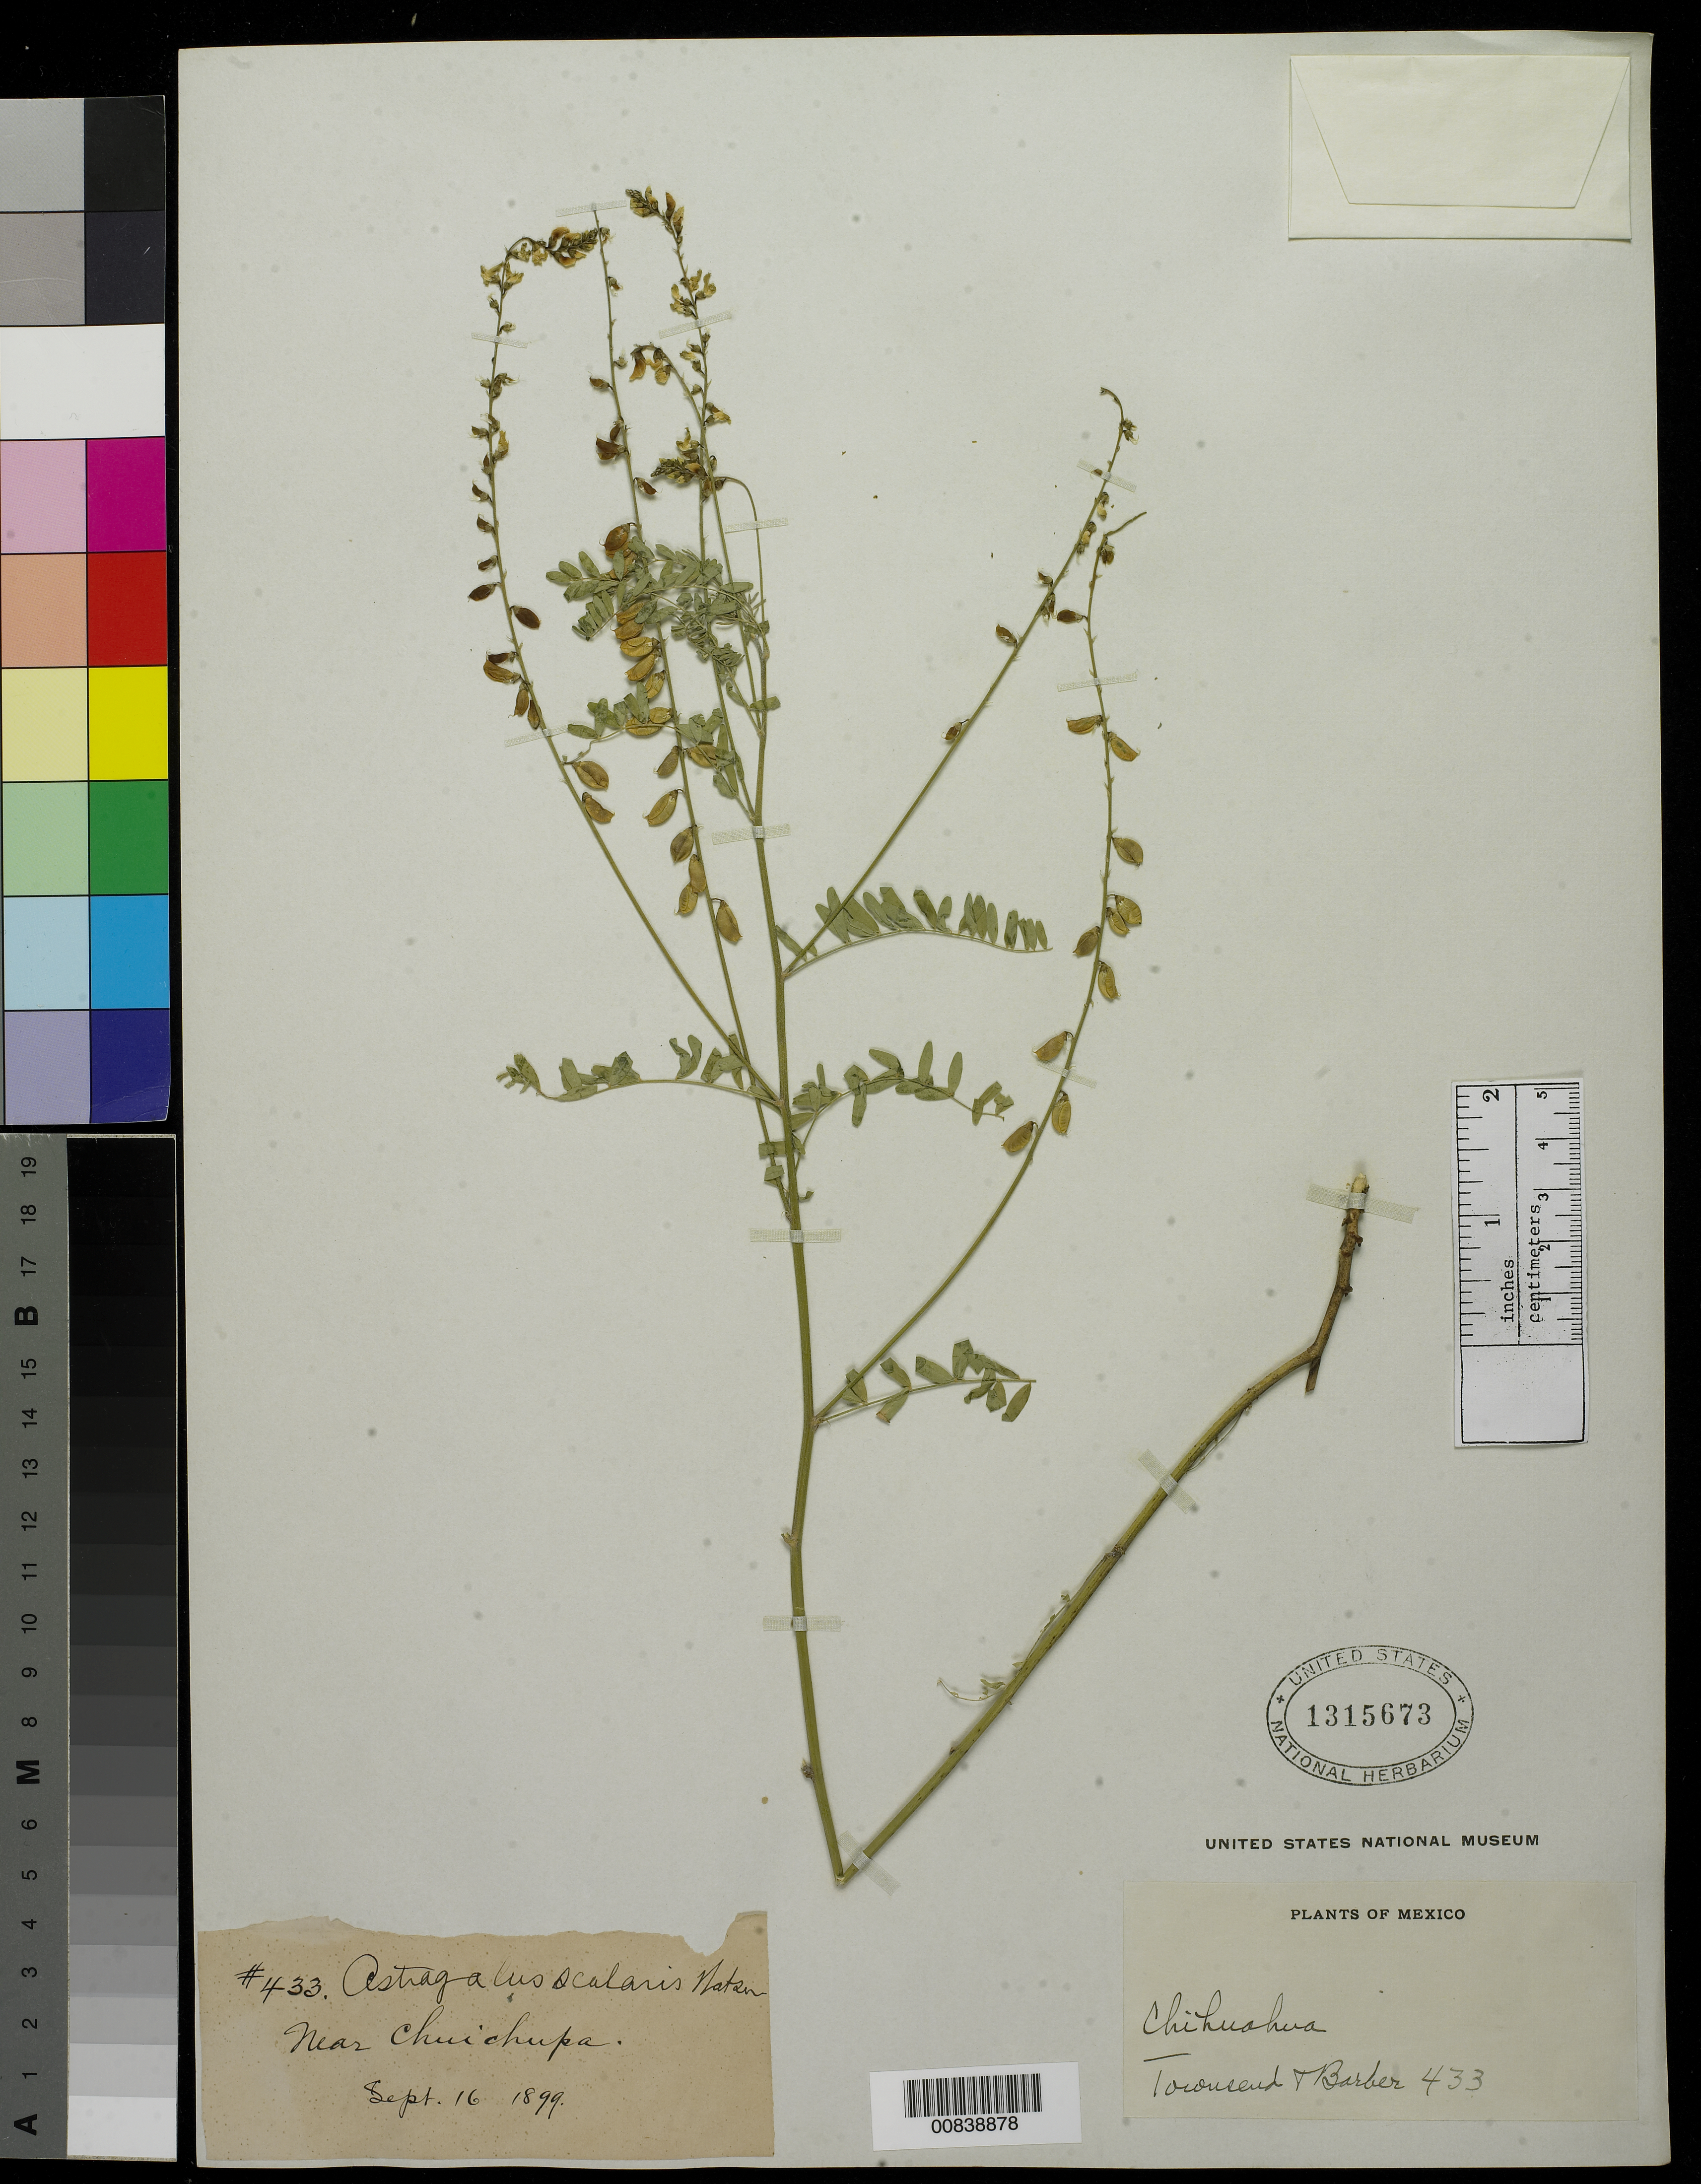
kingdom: Plantae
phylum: Tracheophyta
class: Magnoliopsida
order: Fabales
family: Fabaceae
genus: Astragalus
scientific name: Astragalus scalaris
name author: S. Watson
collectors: C. H. T. Townsend & C. Barber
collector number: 433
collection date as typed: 16 Sep 1899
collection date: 1899-09-16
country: Mexico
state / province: Chihuahua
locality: Near Chuichupa, Chihuahua.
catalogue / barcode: US 1315673